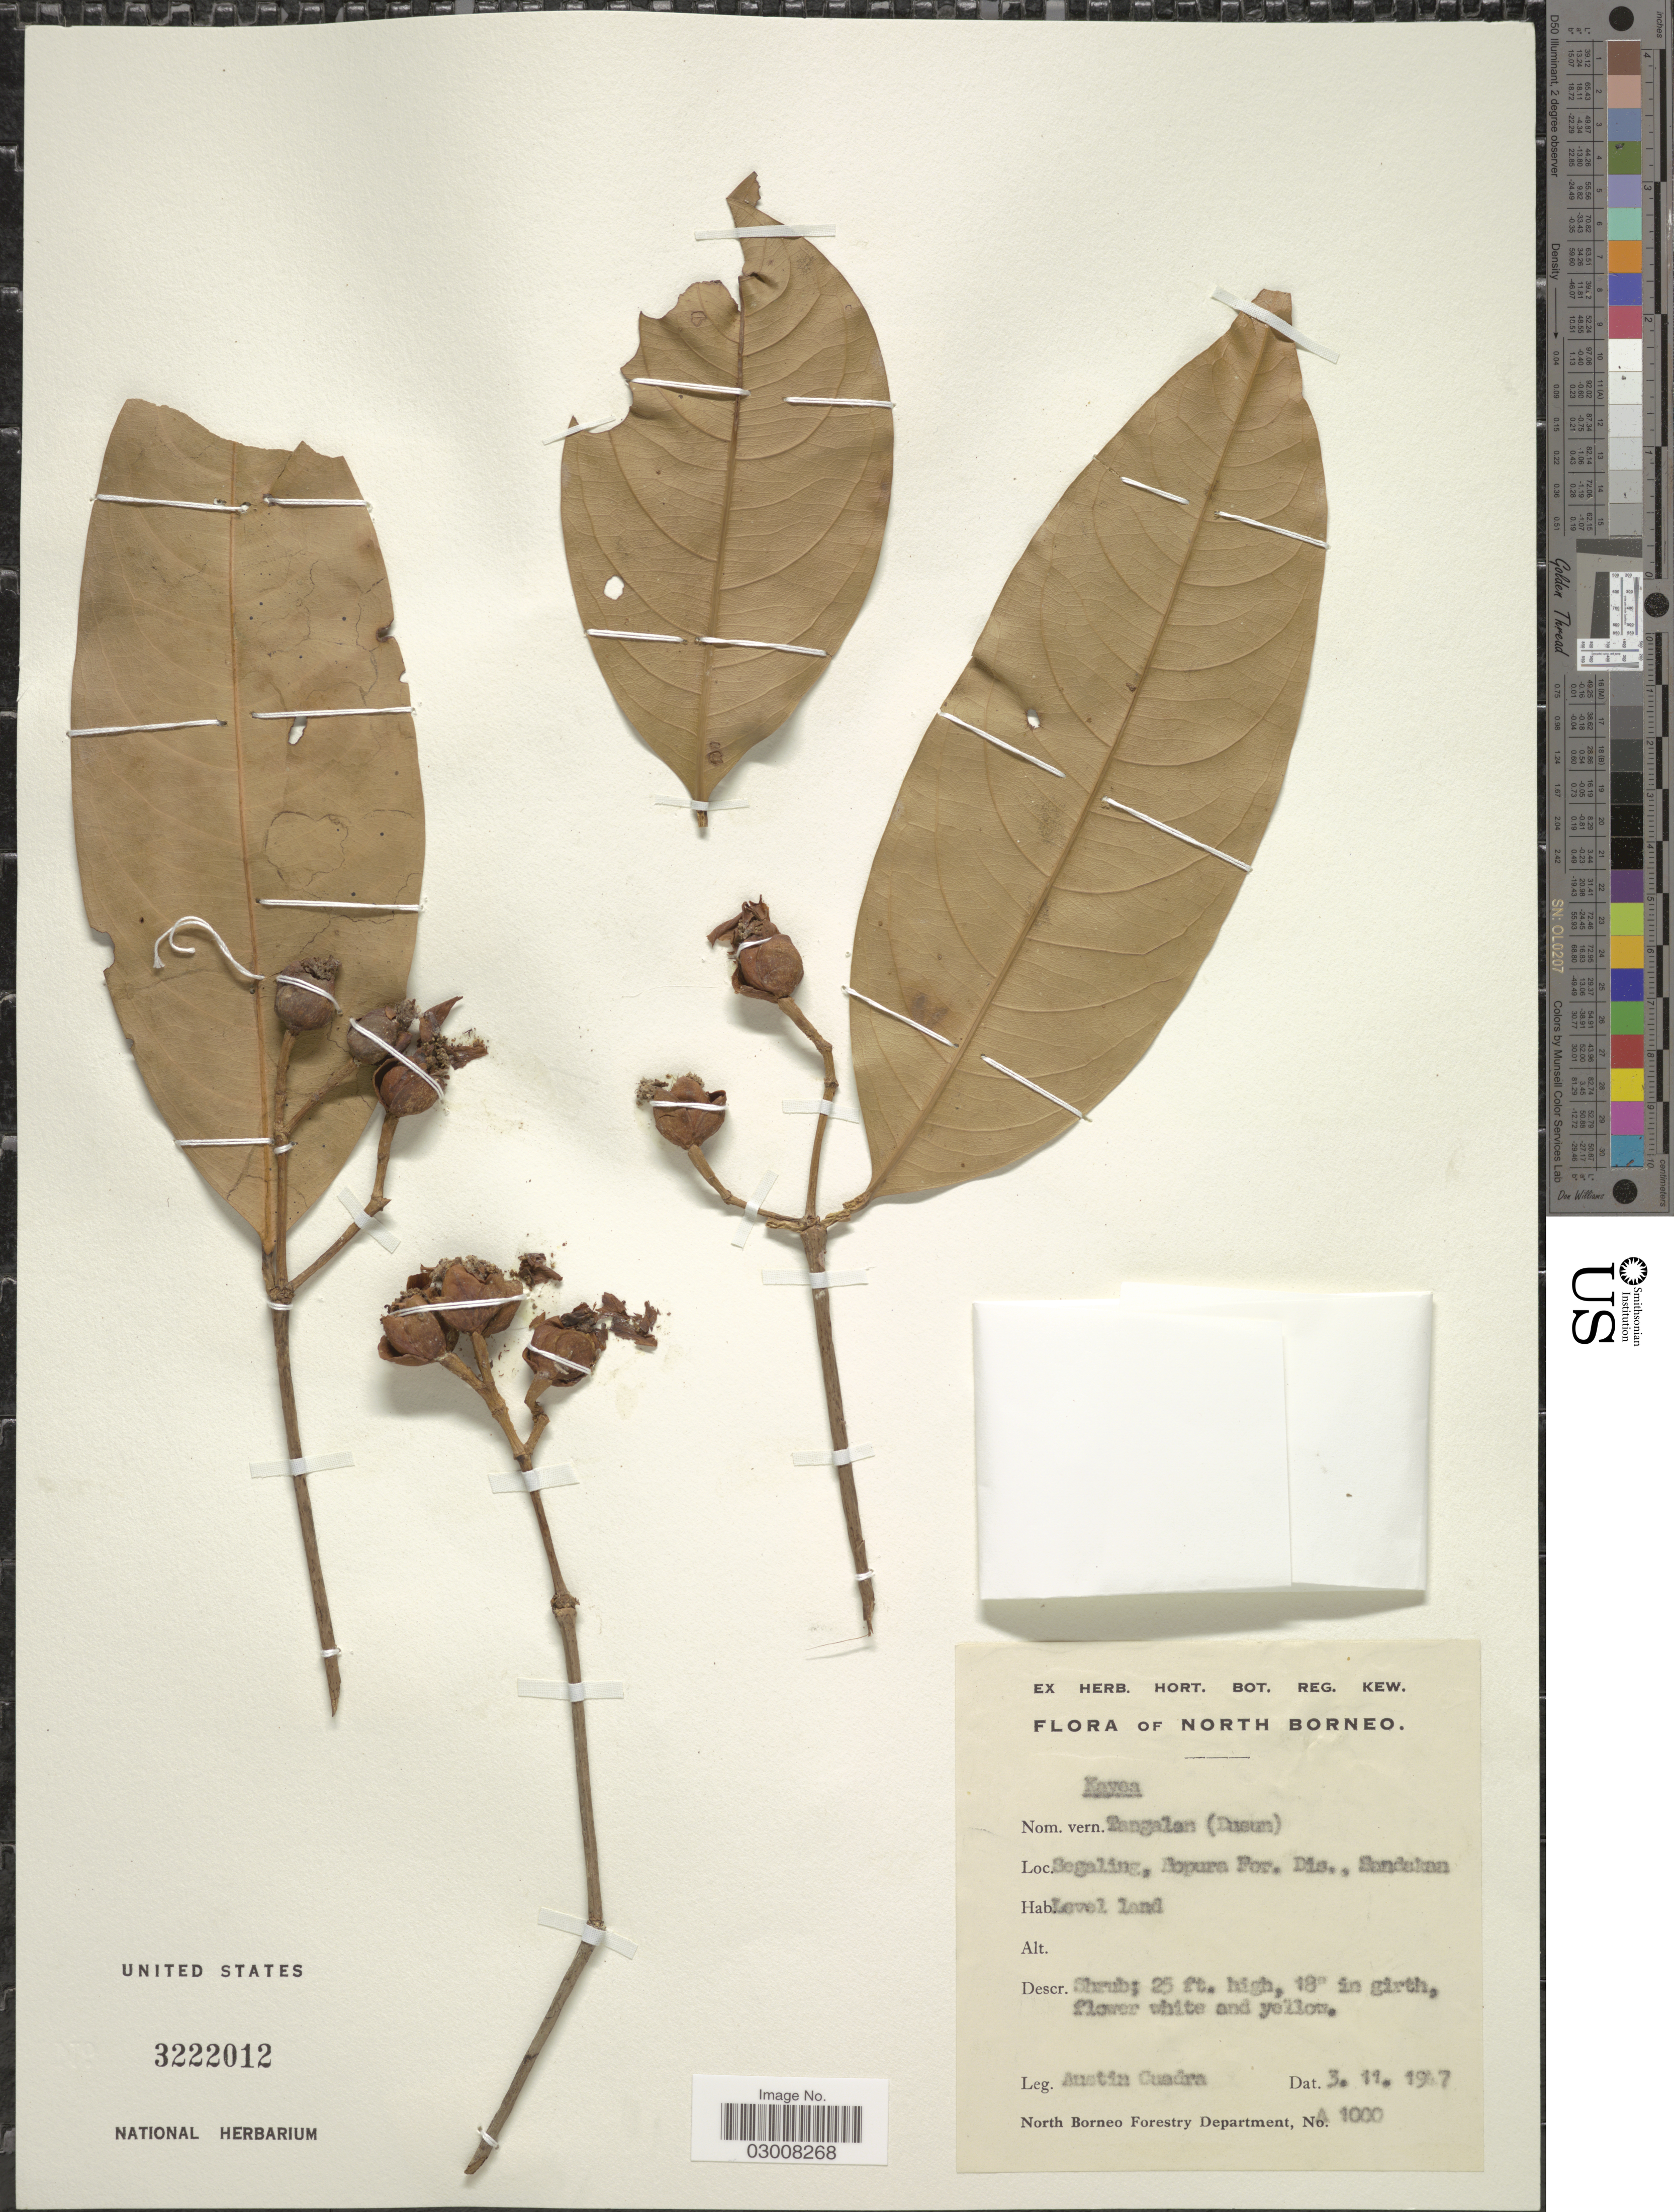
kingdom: Plantae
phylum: Tracheophyta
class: Magnoliopsida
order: Malpighiales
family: Calophyllaceae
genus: Kayea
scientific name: Kayea macrantha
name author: Baillon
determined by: Seah, Wei Wei, (SING), Singapore Botanic Gardens (SINGAPORE)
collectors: A. Cuadra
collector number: A1000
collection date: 1947-11-03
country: Malaysia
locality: North Borneo, Segaling, Elopura For. Dis., Sandakan.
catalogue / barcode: US 3222012